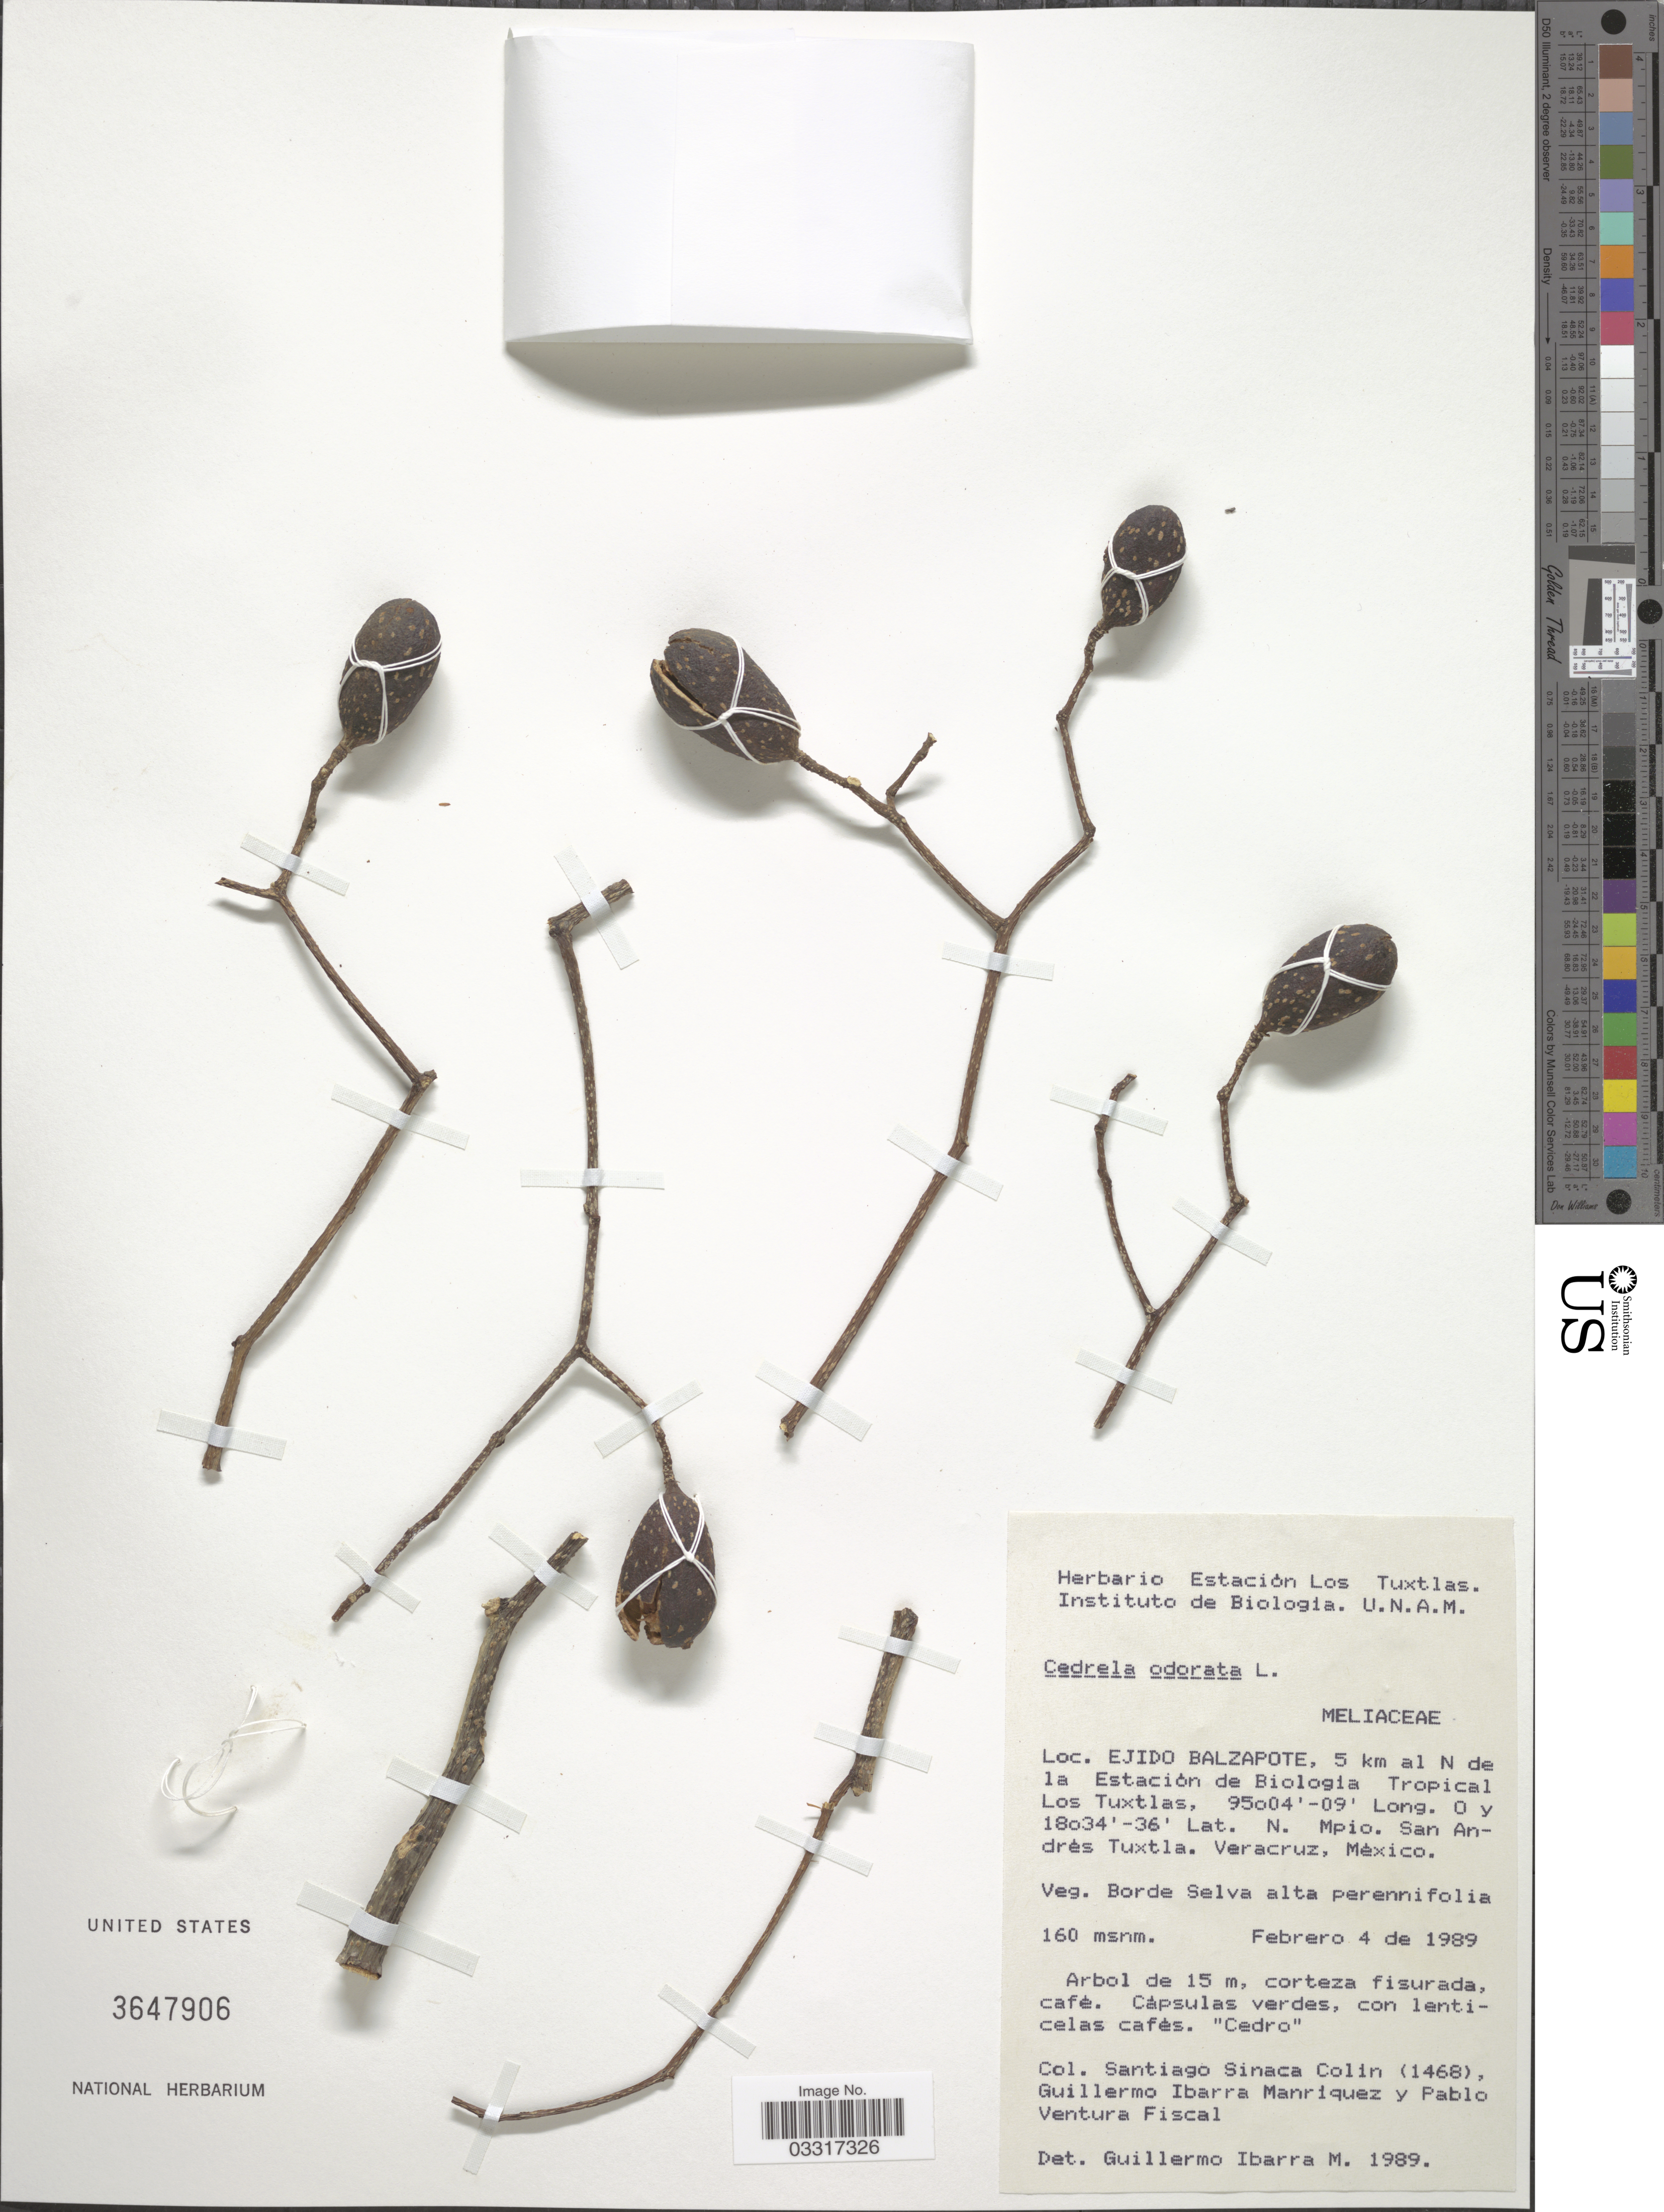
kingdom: Plantae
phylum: Tracheophyta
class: Magnoliopsida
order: Sapindales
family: Meliaceae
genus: Cedrela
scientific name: Cedrela odorata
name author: L.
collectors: S. Sinaca-Colin, G. Ibarra-Manríquez & P. Ventura Fiscal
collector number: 1468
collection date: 1989-02-04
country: Mexico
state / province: Veracruz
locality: Ejido Balzapote, 5 km al N de la Estación de Biologia Tropical Los Tuxtlas. Mpio. San Andrés Tuxtla. Veracruz.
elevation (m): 160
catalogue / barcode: US 3647906